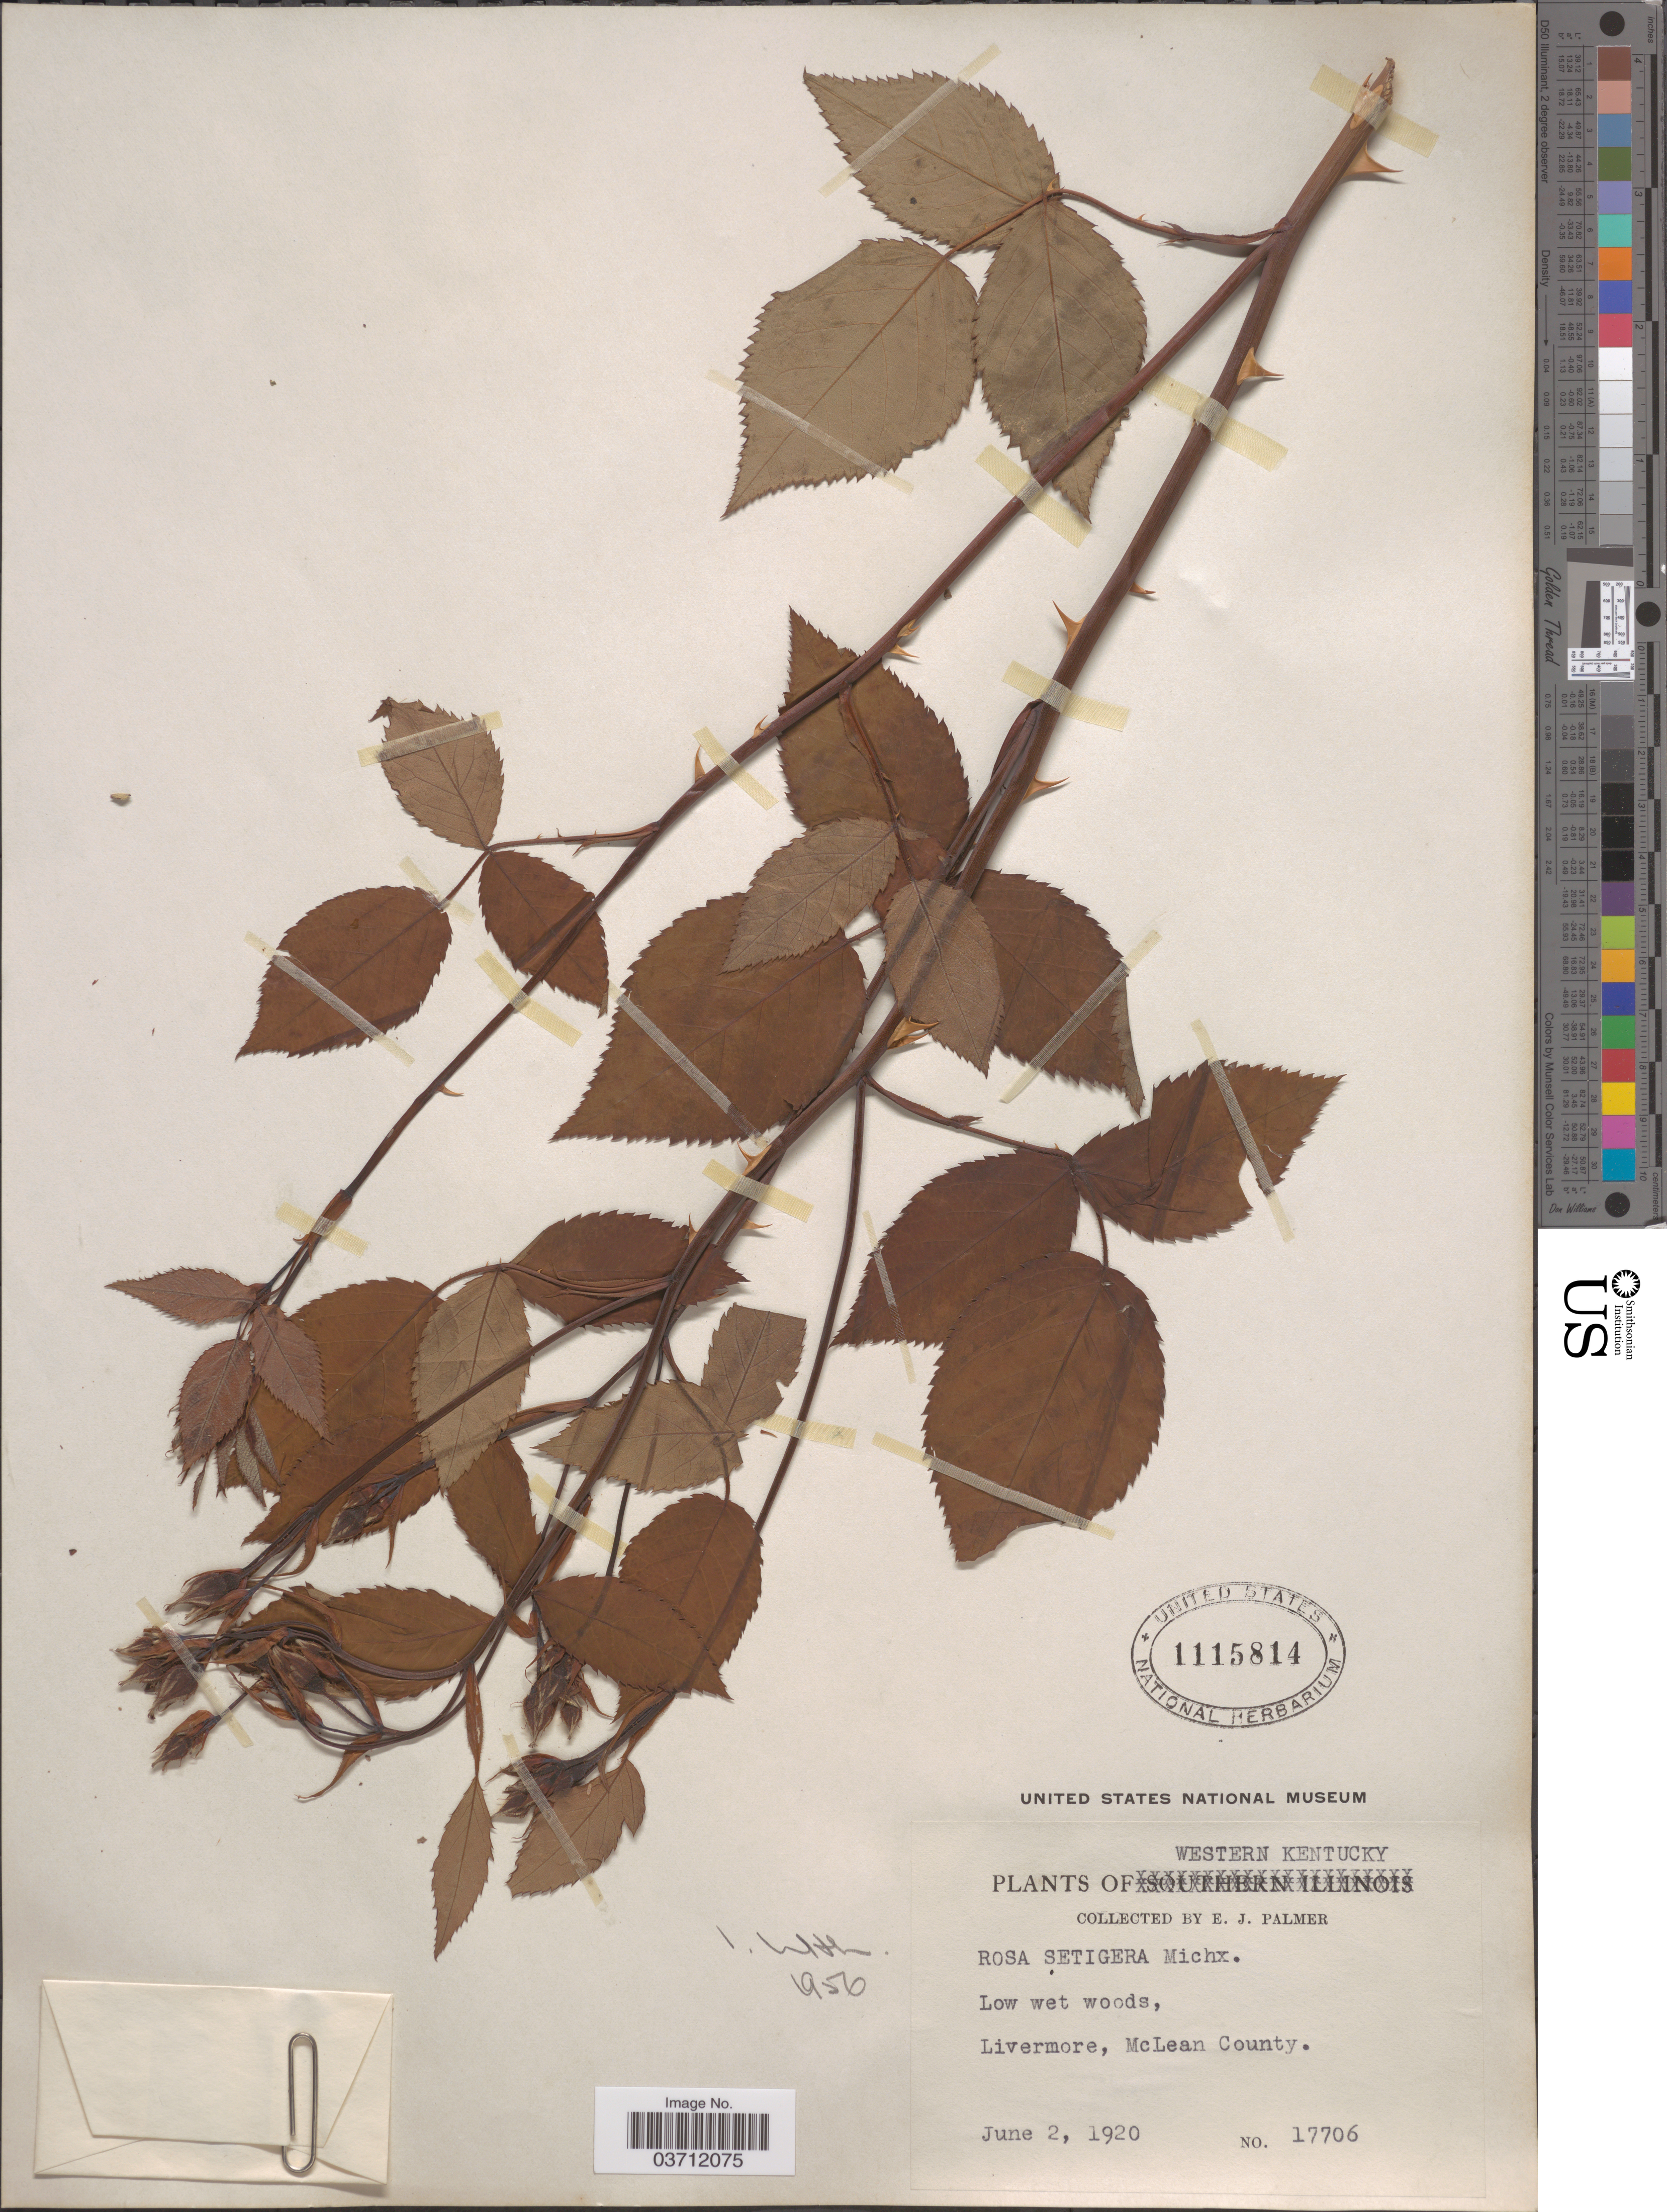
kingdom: Plantae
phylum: Tracheophyta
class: Magnoliopsida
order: Rosales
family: Rosaceae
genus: Rosa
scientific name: Rosa setigera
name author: Michx.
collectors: E. J. Palmer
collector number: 17706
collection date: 1920-06-02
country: United States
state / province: Kentucky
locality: Western Kentucky. Livermore, McLean County.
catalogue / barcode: US 1115814